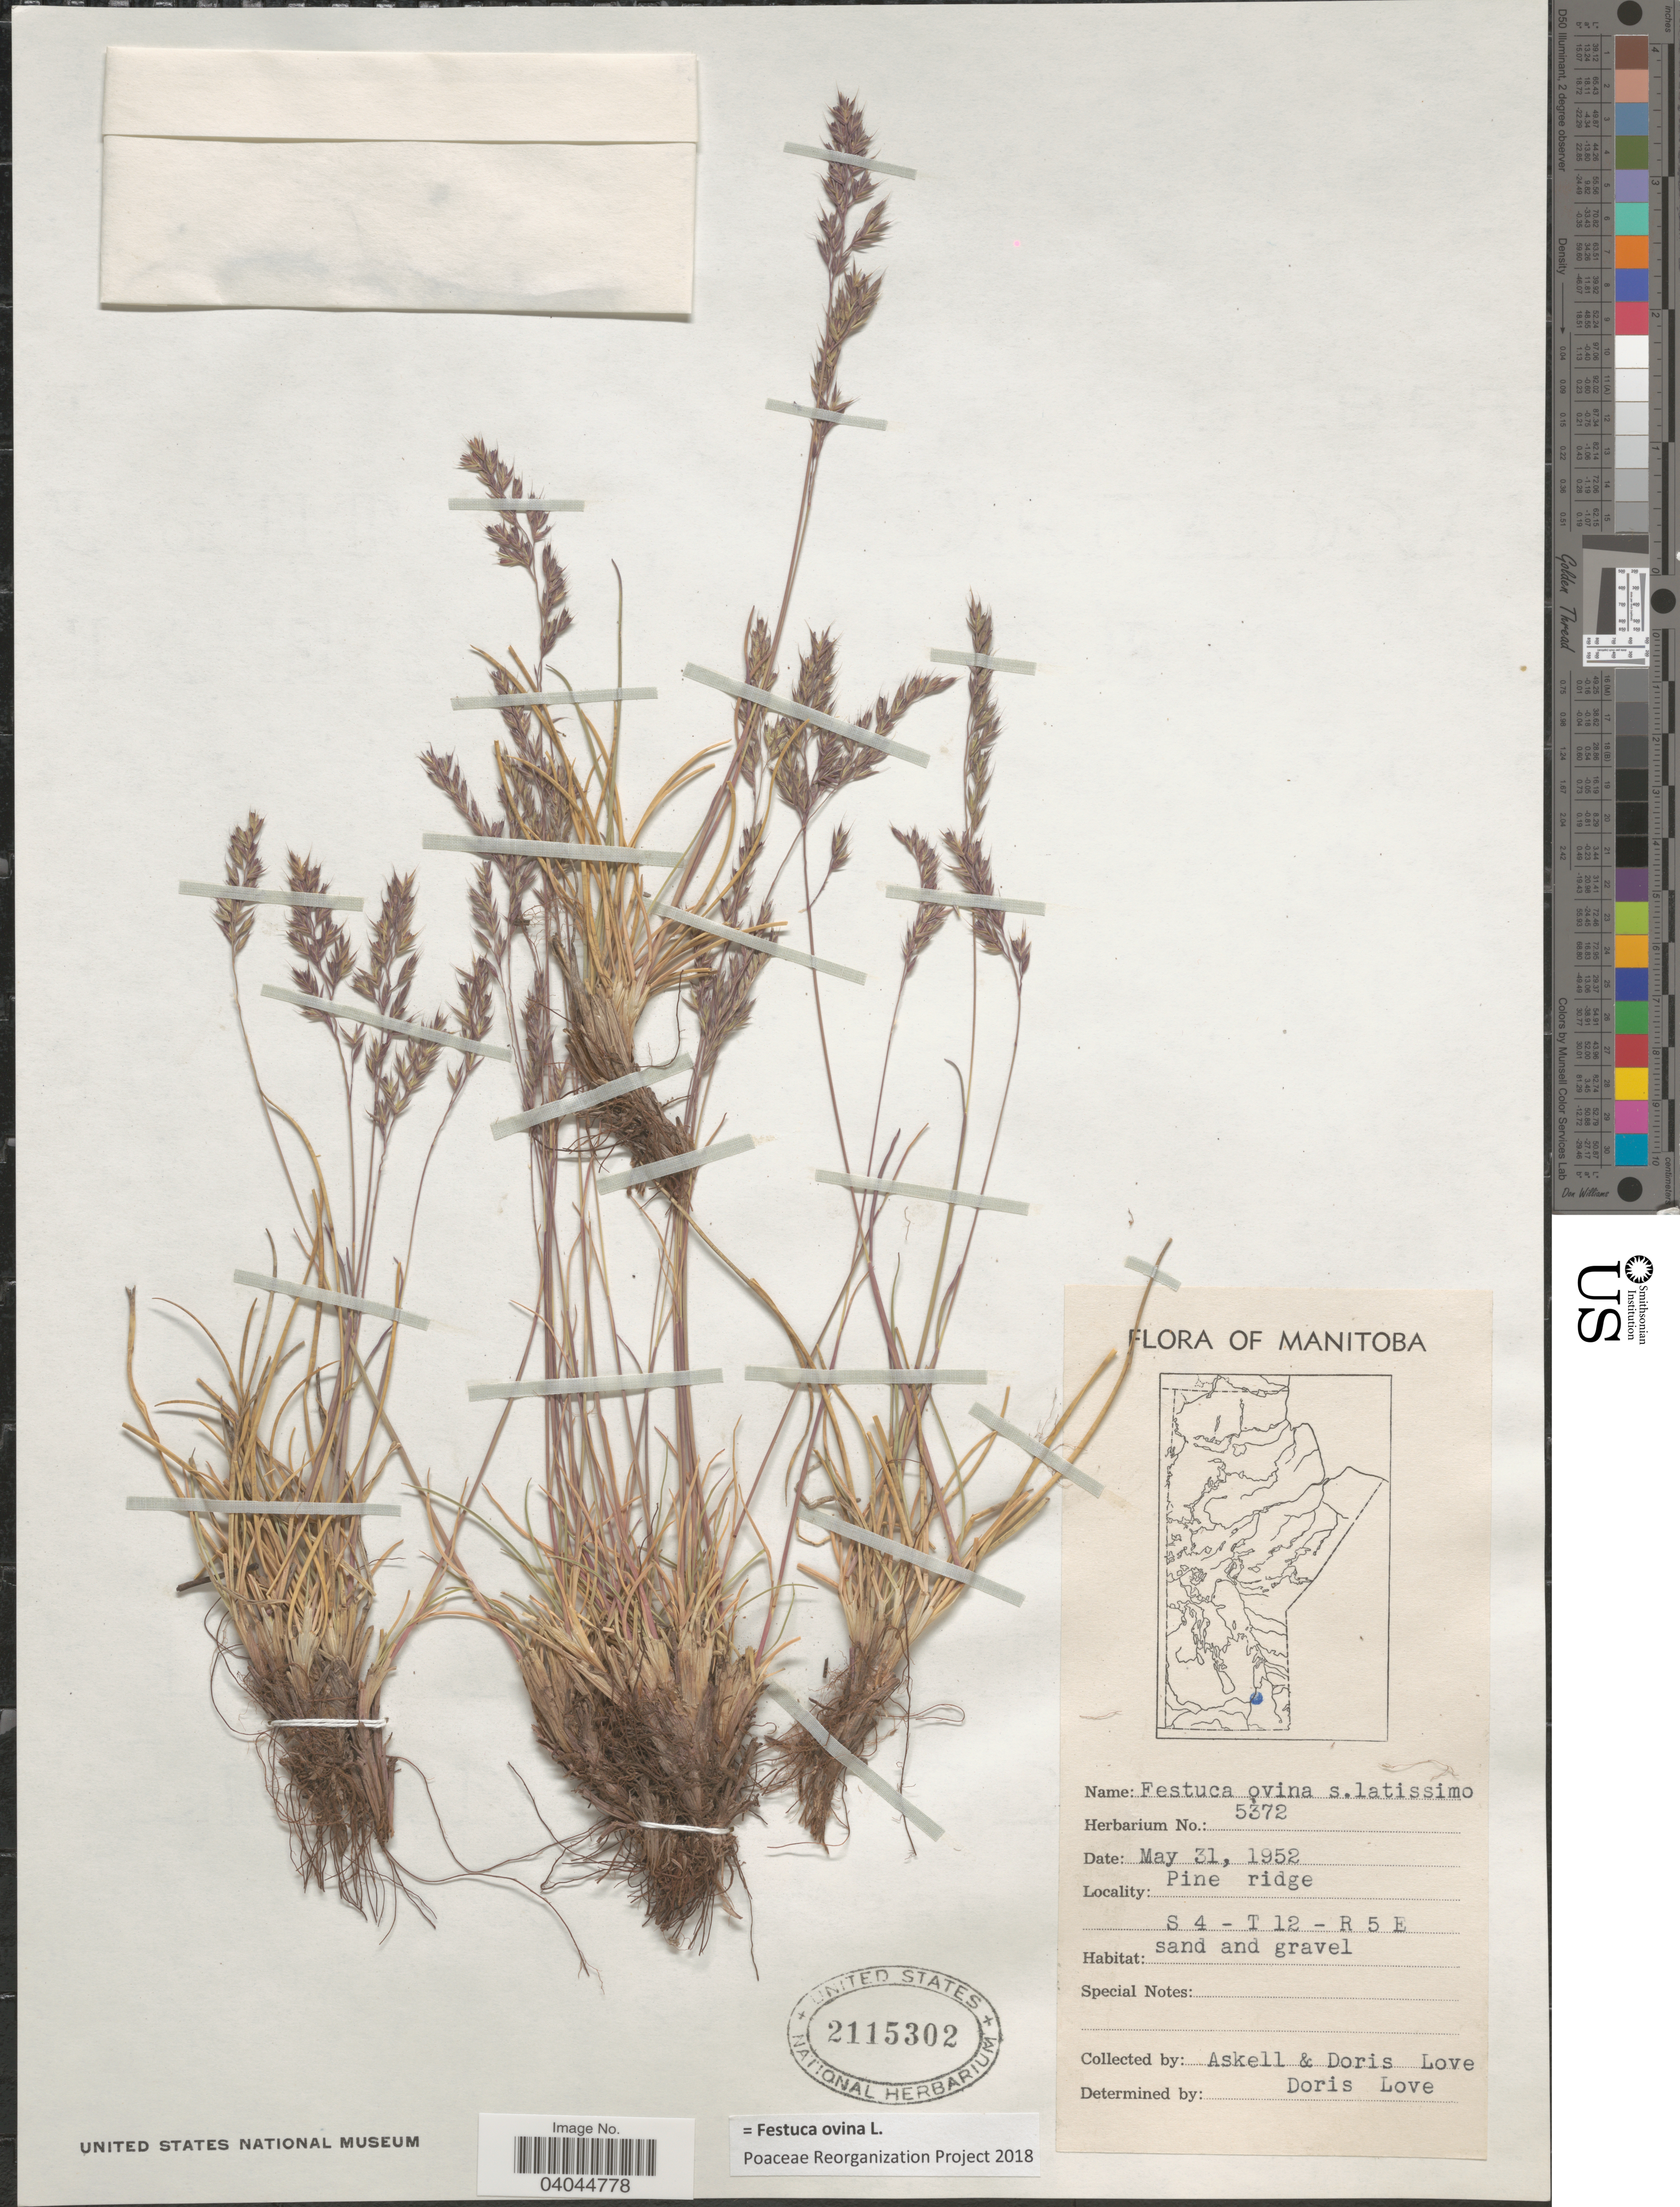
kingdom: Plantae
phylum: Tracheophyta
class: Liliopsida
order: Poales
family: Poaceae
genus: Festuca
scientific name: Festuca ovina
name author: L.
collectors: Á. Löve & D. Löve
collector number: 5372?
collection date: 1952-05-31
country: Canada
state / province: Manitoba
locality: Pine ridge S4 - T 12 - R 5 E.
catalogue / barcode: US 2115302